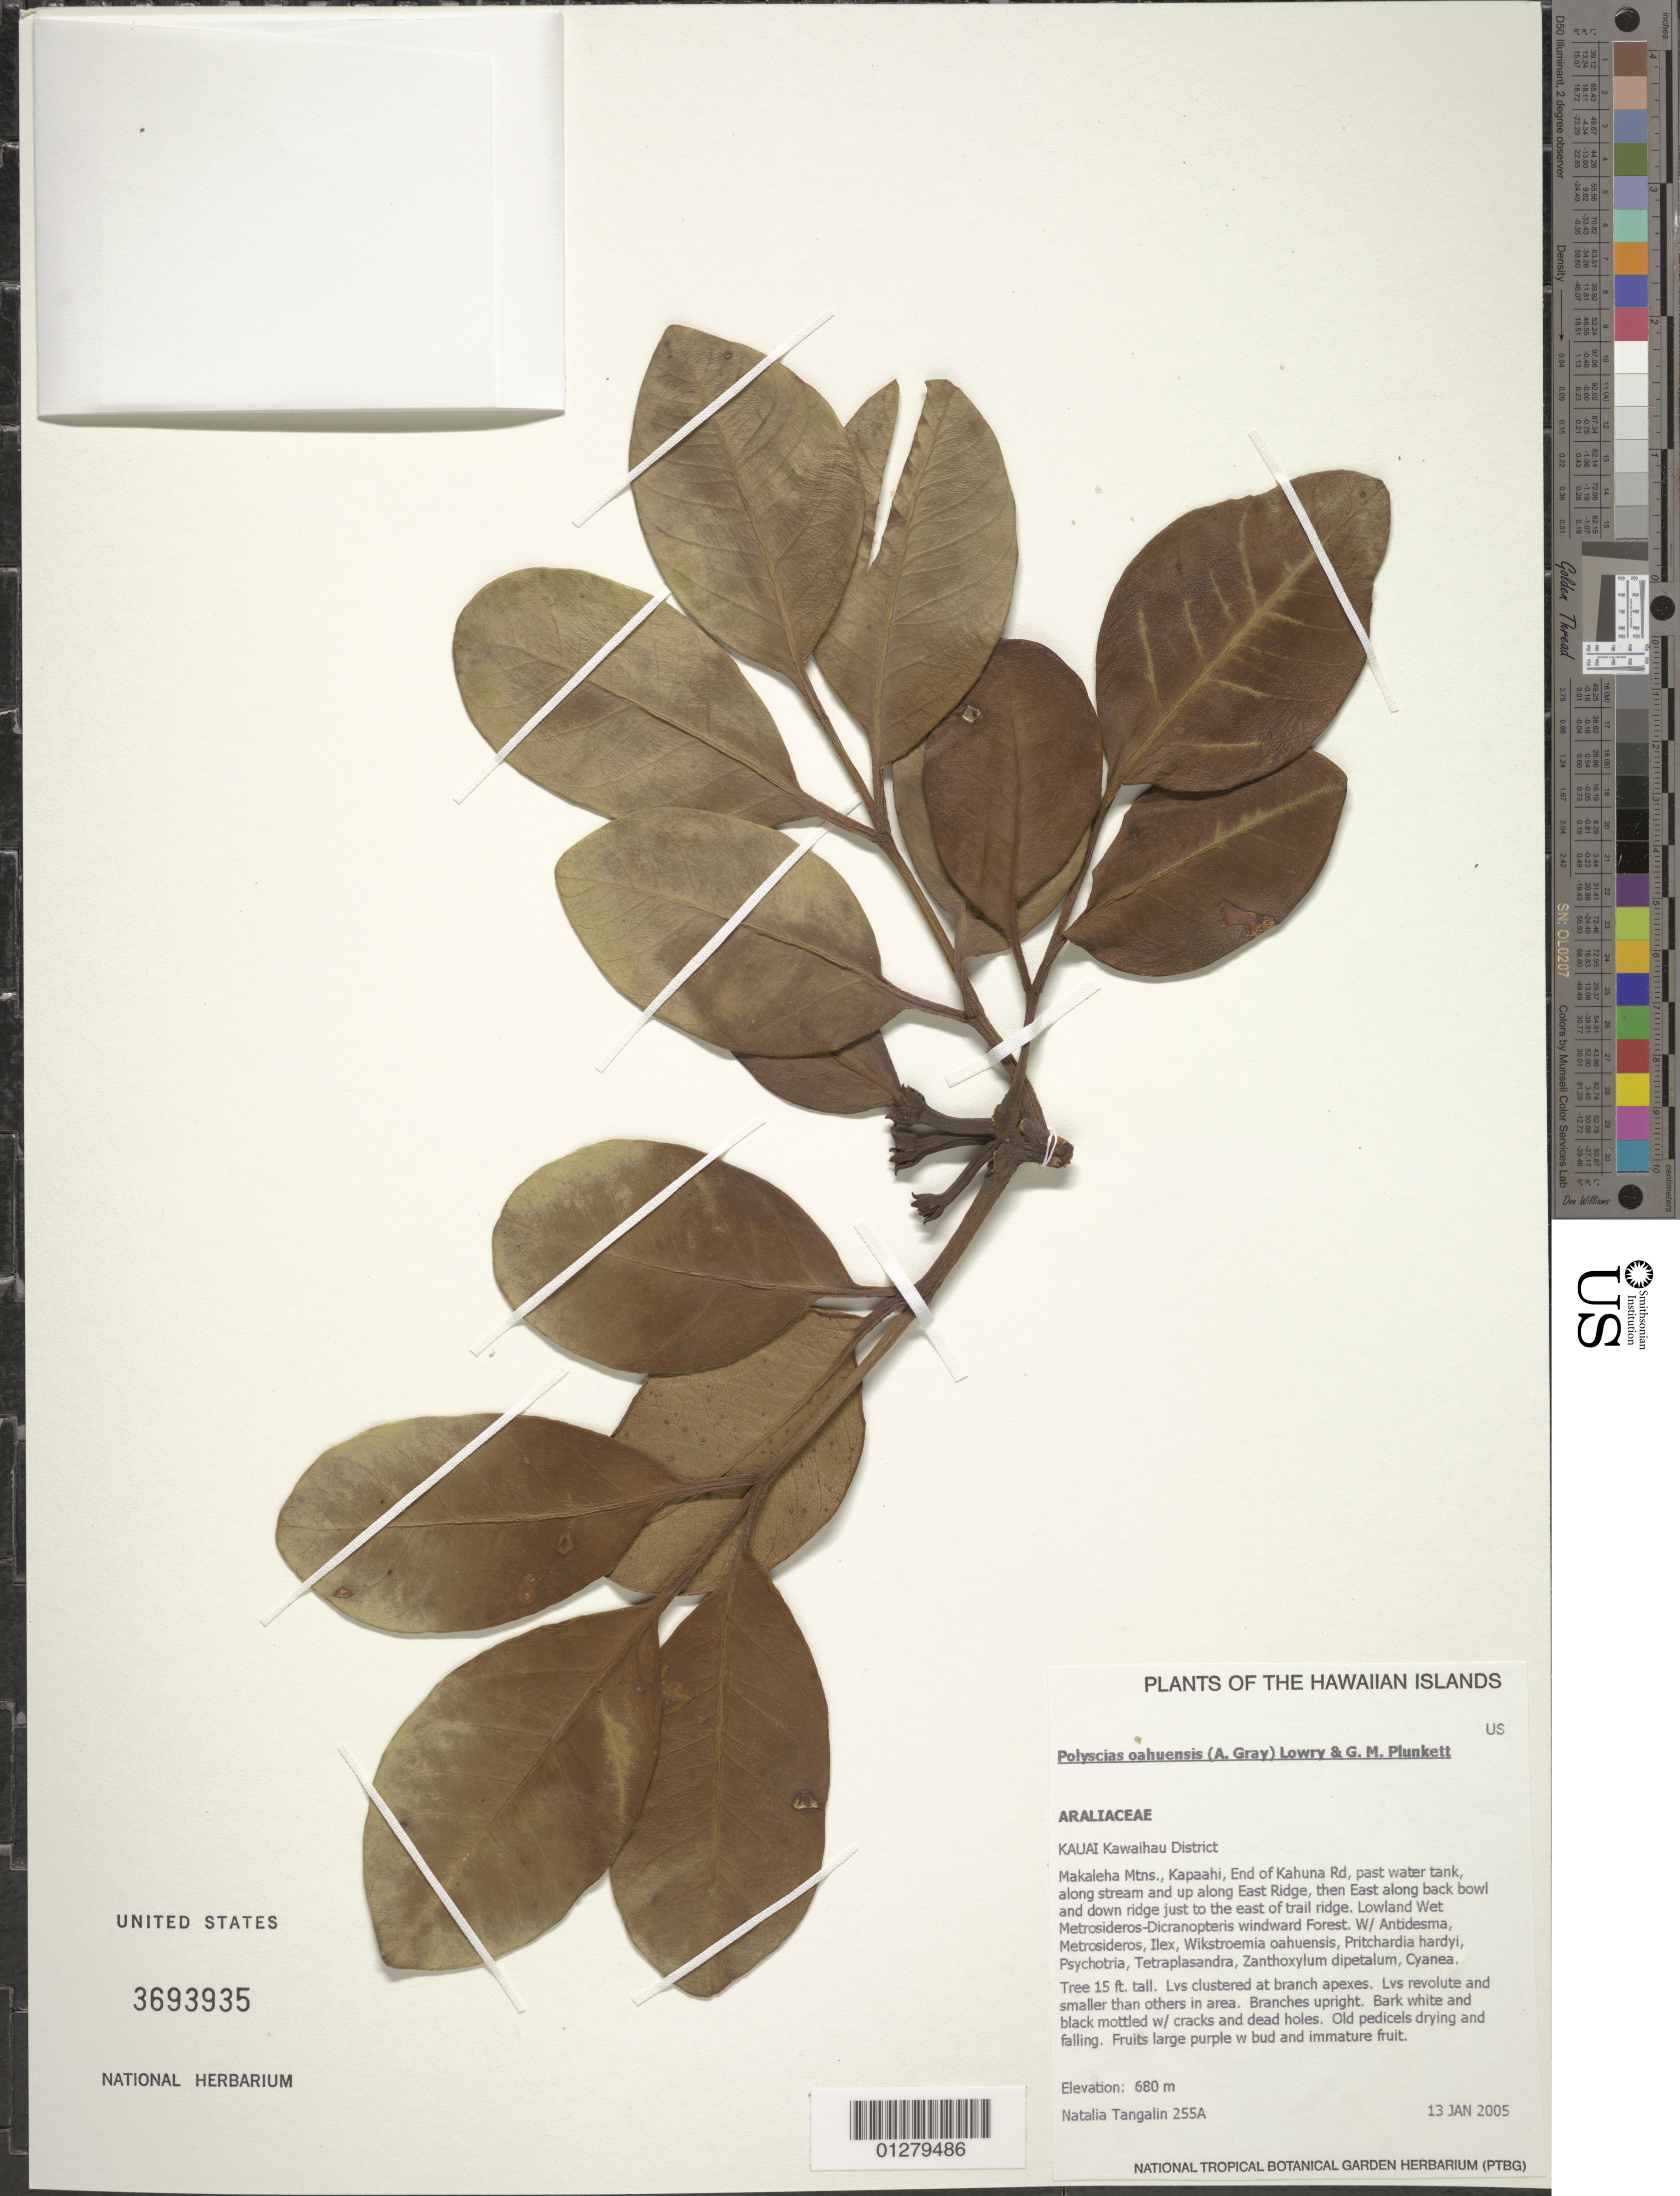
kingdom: Plantae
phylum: Tracheophyta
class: Magnoliopsida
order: Apiales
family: Araliaceae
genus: Polyscias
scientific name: Polyscias oahuensis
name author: (A. Gray) Lowry & G. M. Plunkett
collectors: N. Tangalin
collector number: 255A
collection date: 2005-01-13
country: United States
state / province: Hawaii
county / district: Kauai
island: Kaua'i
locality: Kawaihau District, Makaleha Mtns., Kapaahi, end of Kahuna Rd., past water tank, along stream and up along East Ridge, then east along back bowl and down ridge just to the east of trail ridge.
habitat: Lowland wet forest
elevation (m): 680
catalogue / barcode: US 3693935